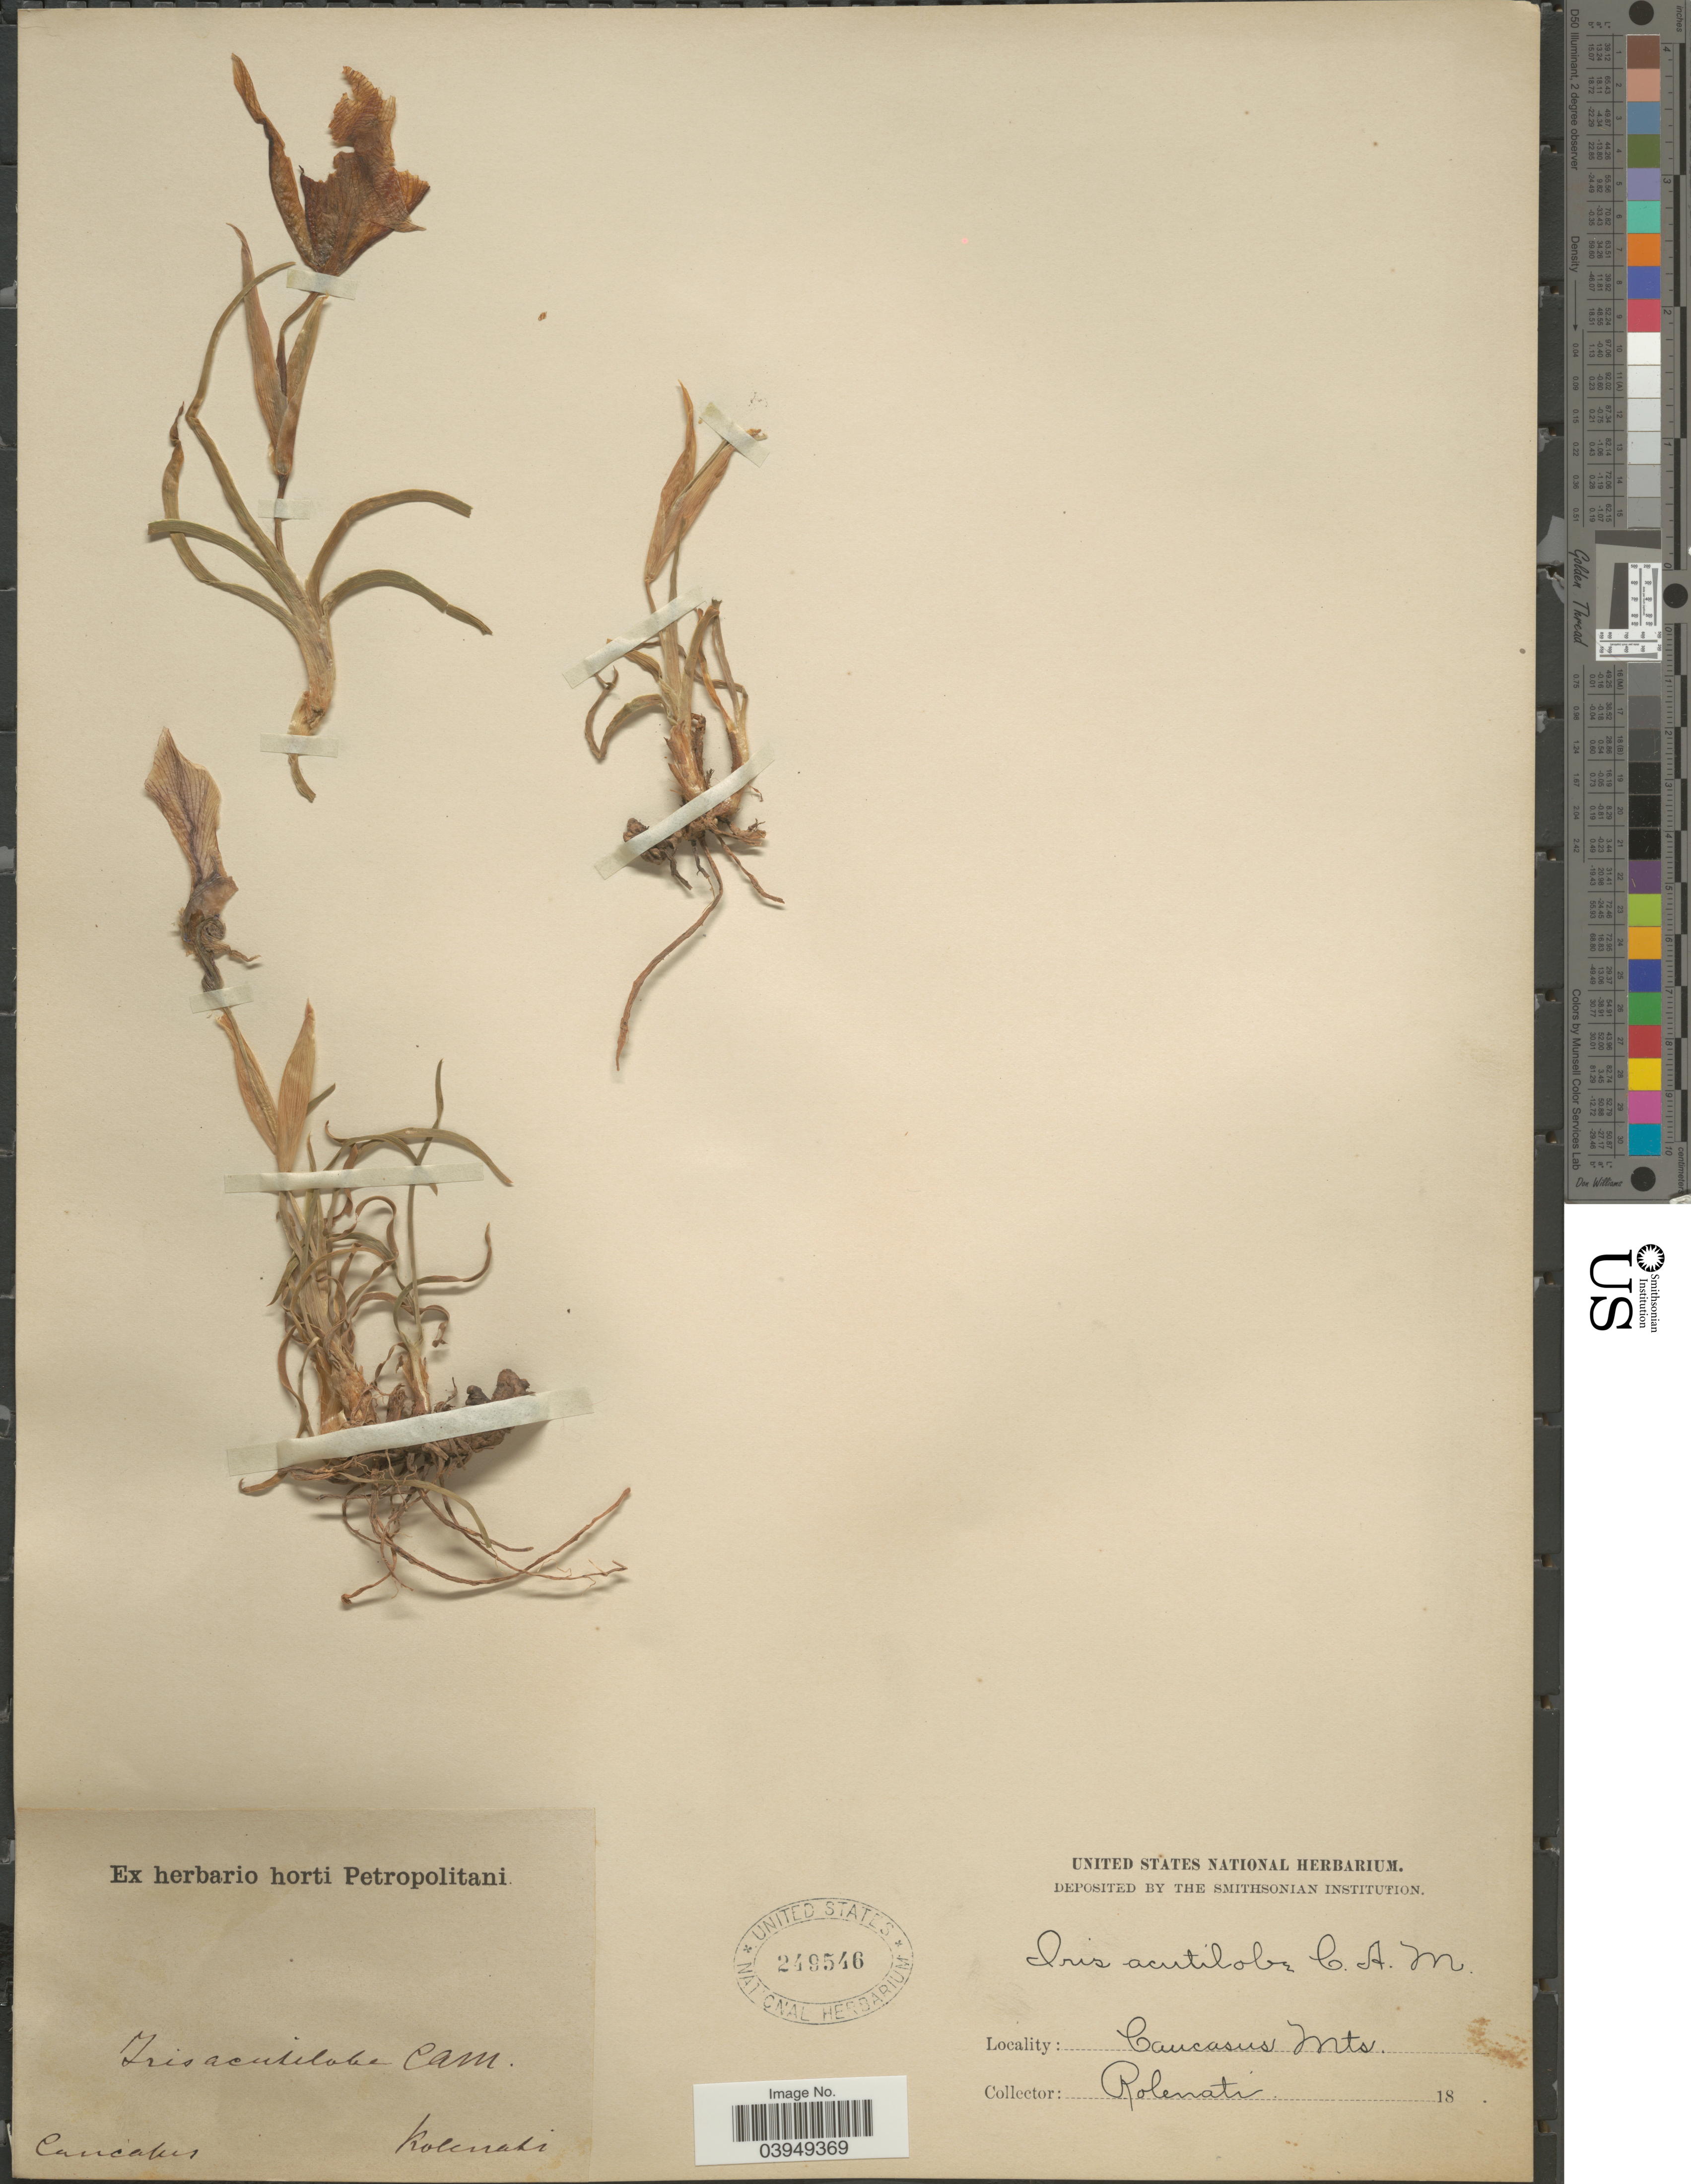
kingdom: Plantae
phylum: Tracheophyta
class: Liliopsida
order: Asparagales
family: Iridaceae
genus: Iris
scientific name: Iris acutiloba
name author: C.A. Mey.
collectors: Rolenati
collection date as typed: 18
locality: Caucasus. Caucasus Mts.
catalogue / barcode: US 249546